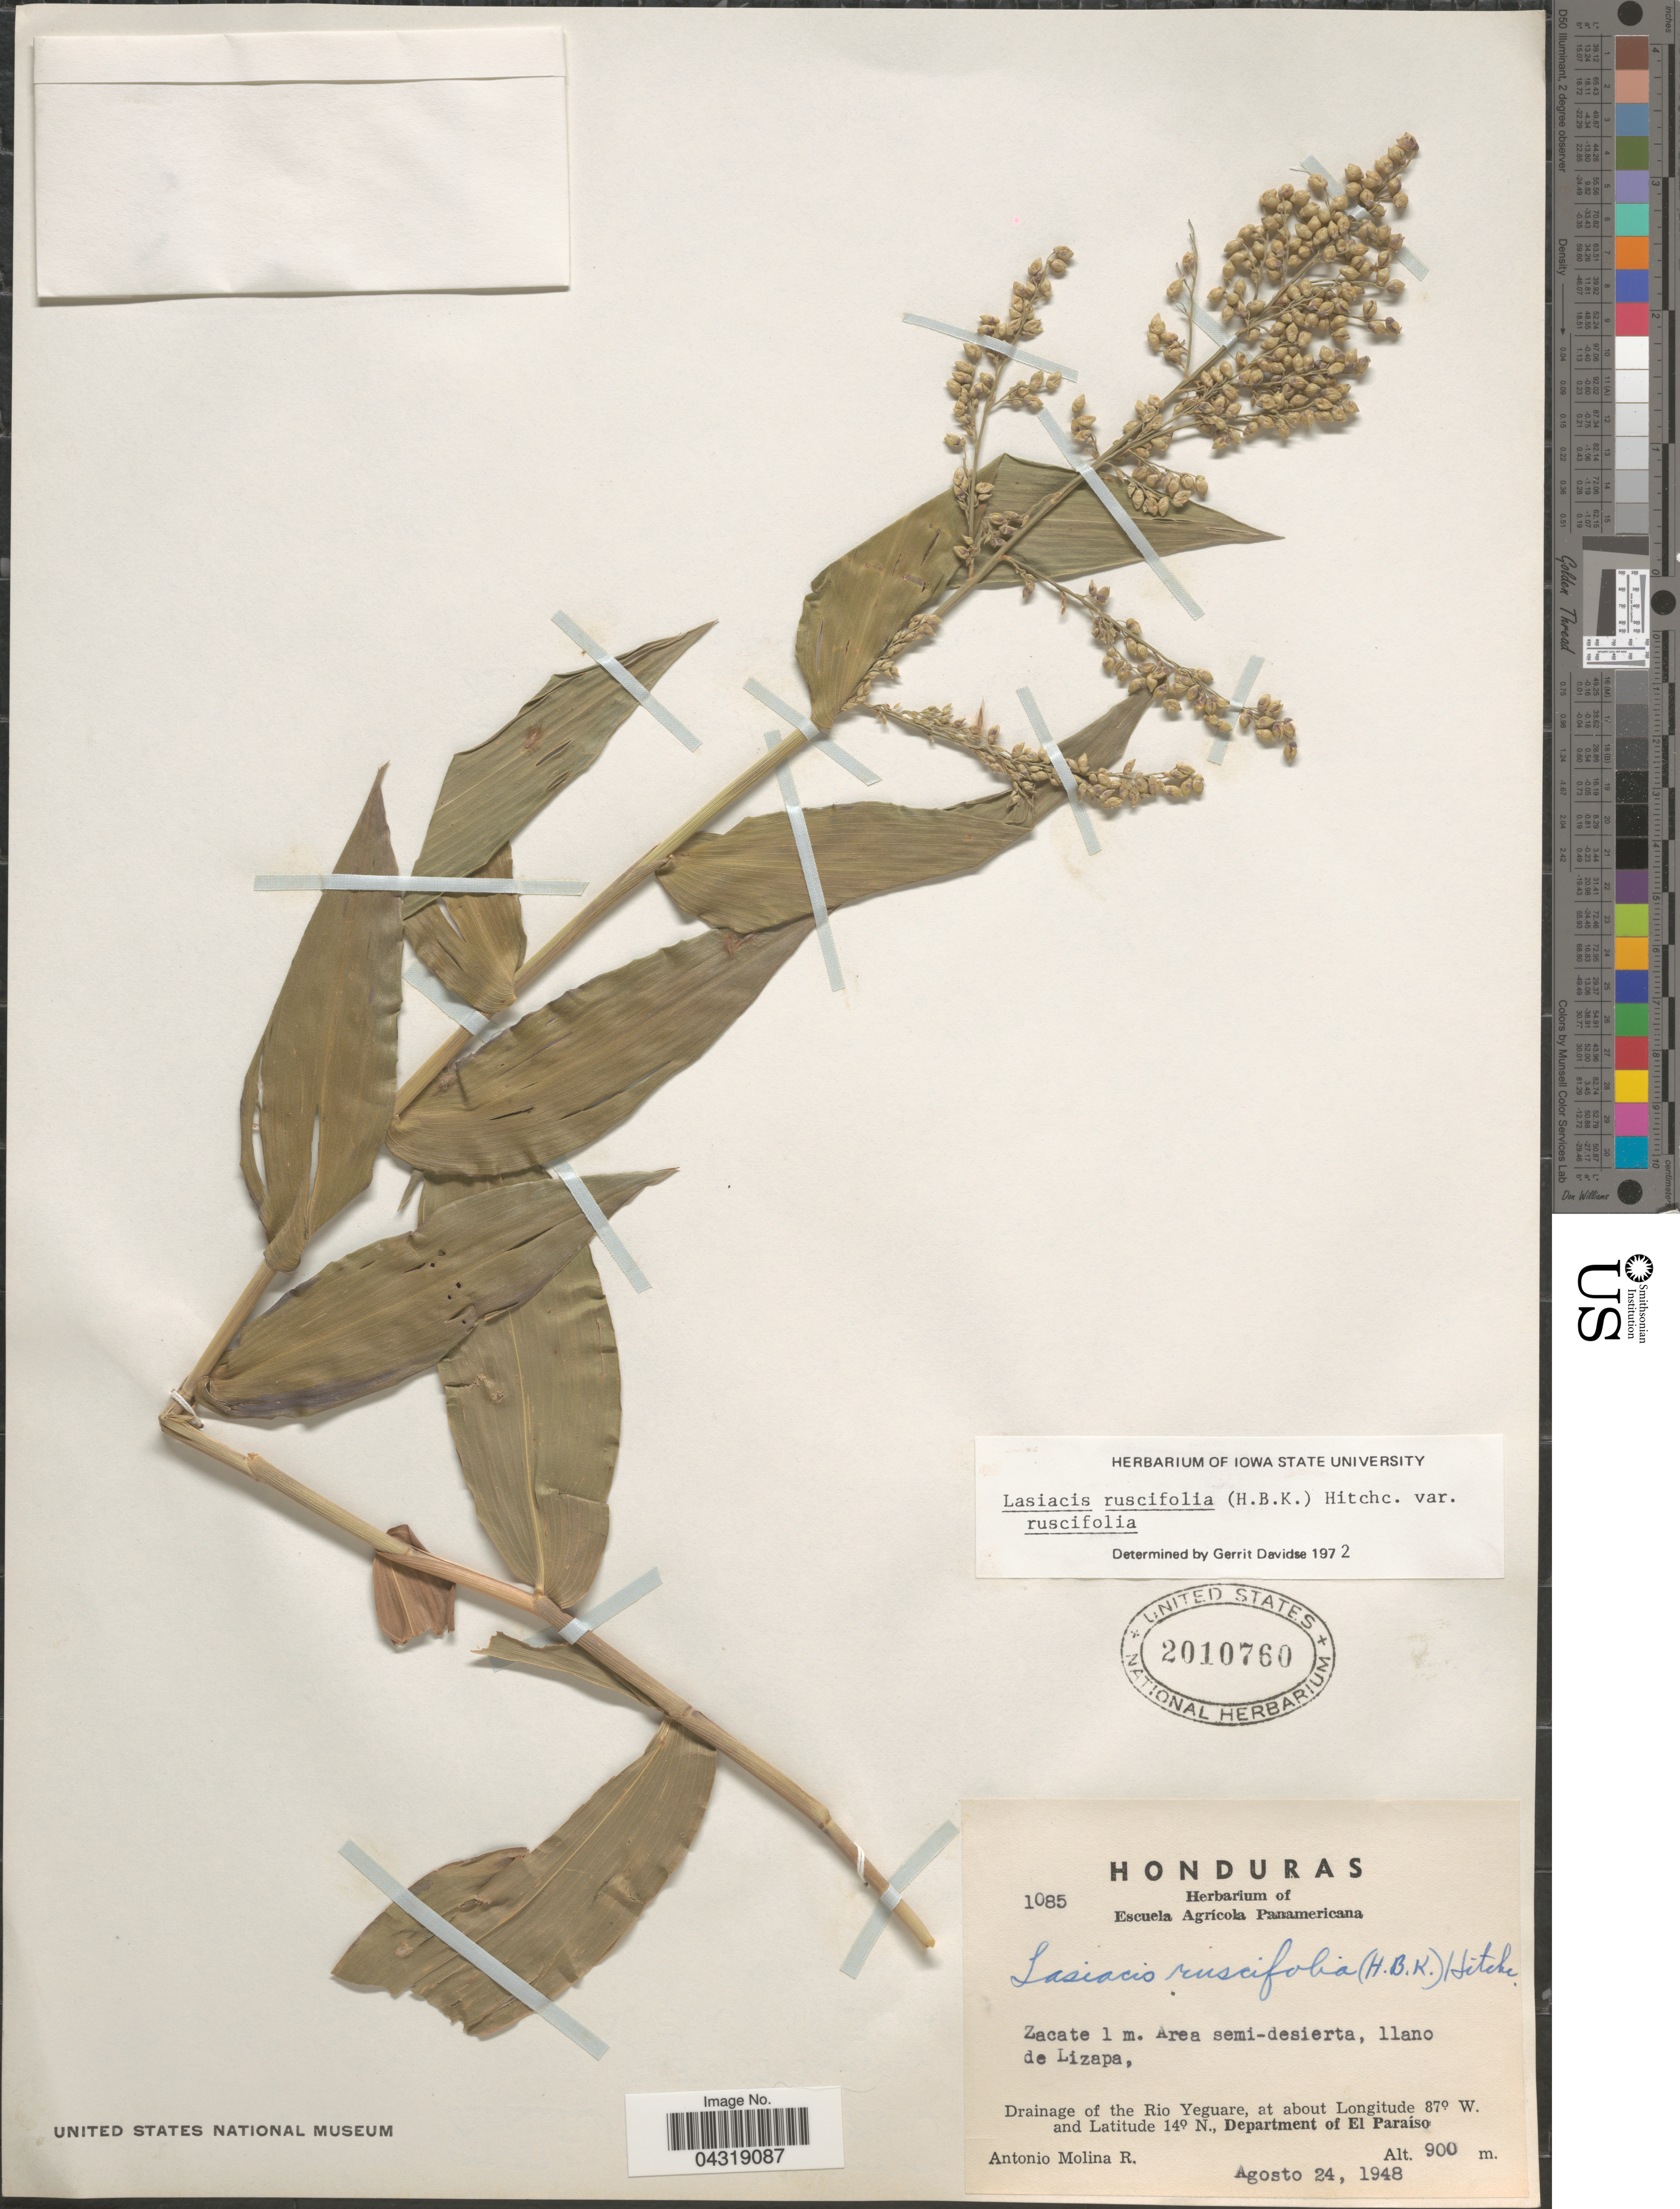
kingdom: Plantae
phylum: Tracheophyta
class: Liliopsida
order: Poales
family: Poaceae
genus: Lasiacis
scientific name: Lasiacis ruscifolia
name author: (Kunth) Hitchc.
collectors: A. Molina R.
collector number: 1085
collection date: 1948-08-24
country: Honduras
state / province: El Paraiso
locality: Llano de Lizapa. Drainage of the Rio Yeguare, Department of El Paraíso.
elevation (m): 900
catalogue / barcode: US 2010760